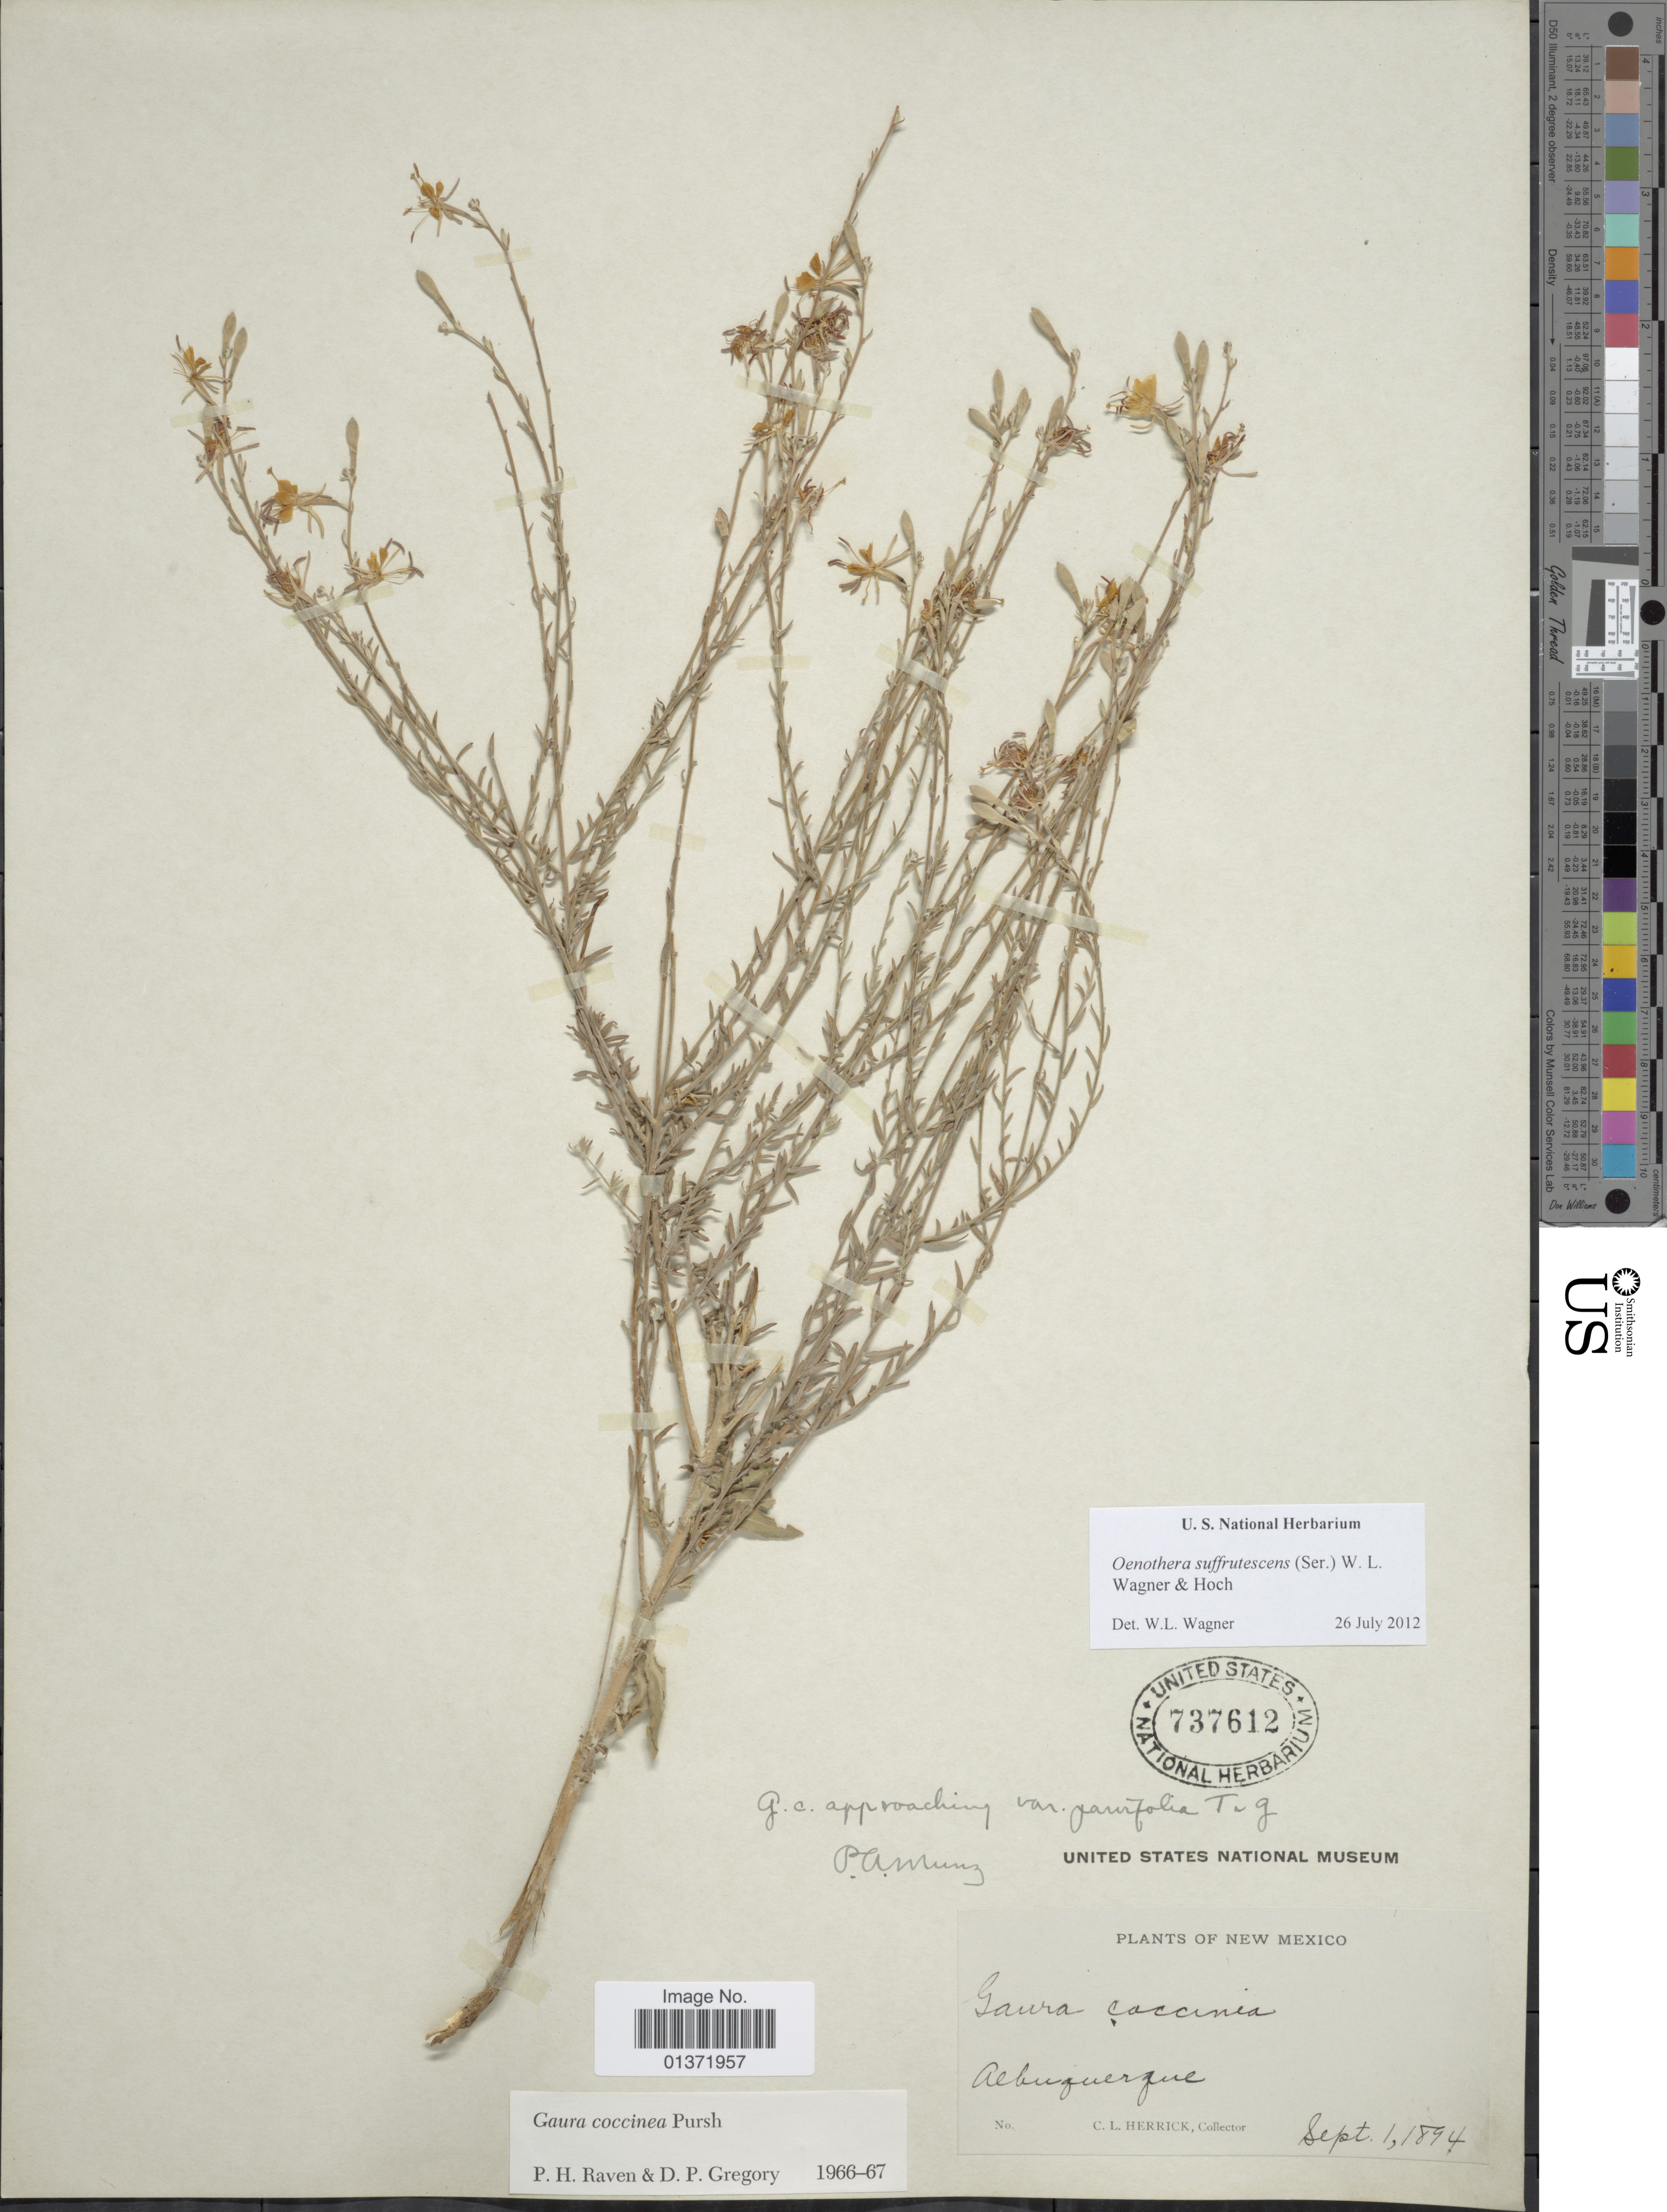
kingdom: Plantae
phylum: Tracheophyta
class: Magnoliopsida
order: Myrtales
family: Onagraceae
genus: Oenothera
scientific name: Oenothera suffrutescens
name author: (Ser.) W.L. Wagner & Hoch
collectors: C. Herrick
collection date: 1894-09-01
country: United States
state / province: New Mexico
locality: Albuquerque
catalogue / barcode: US 737612